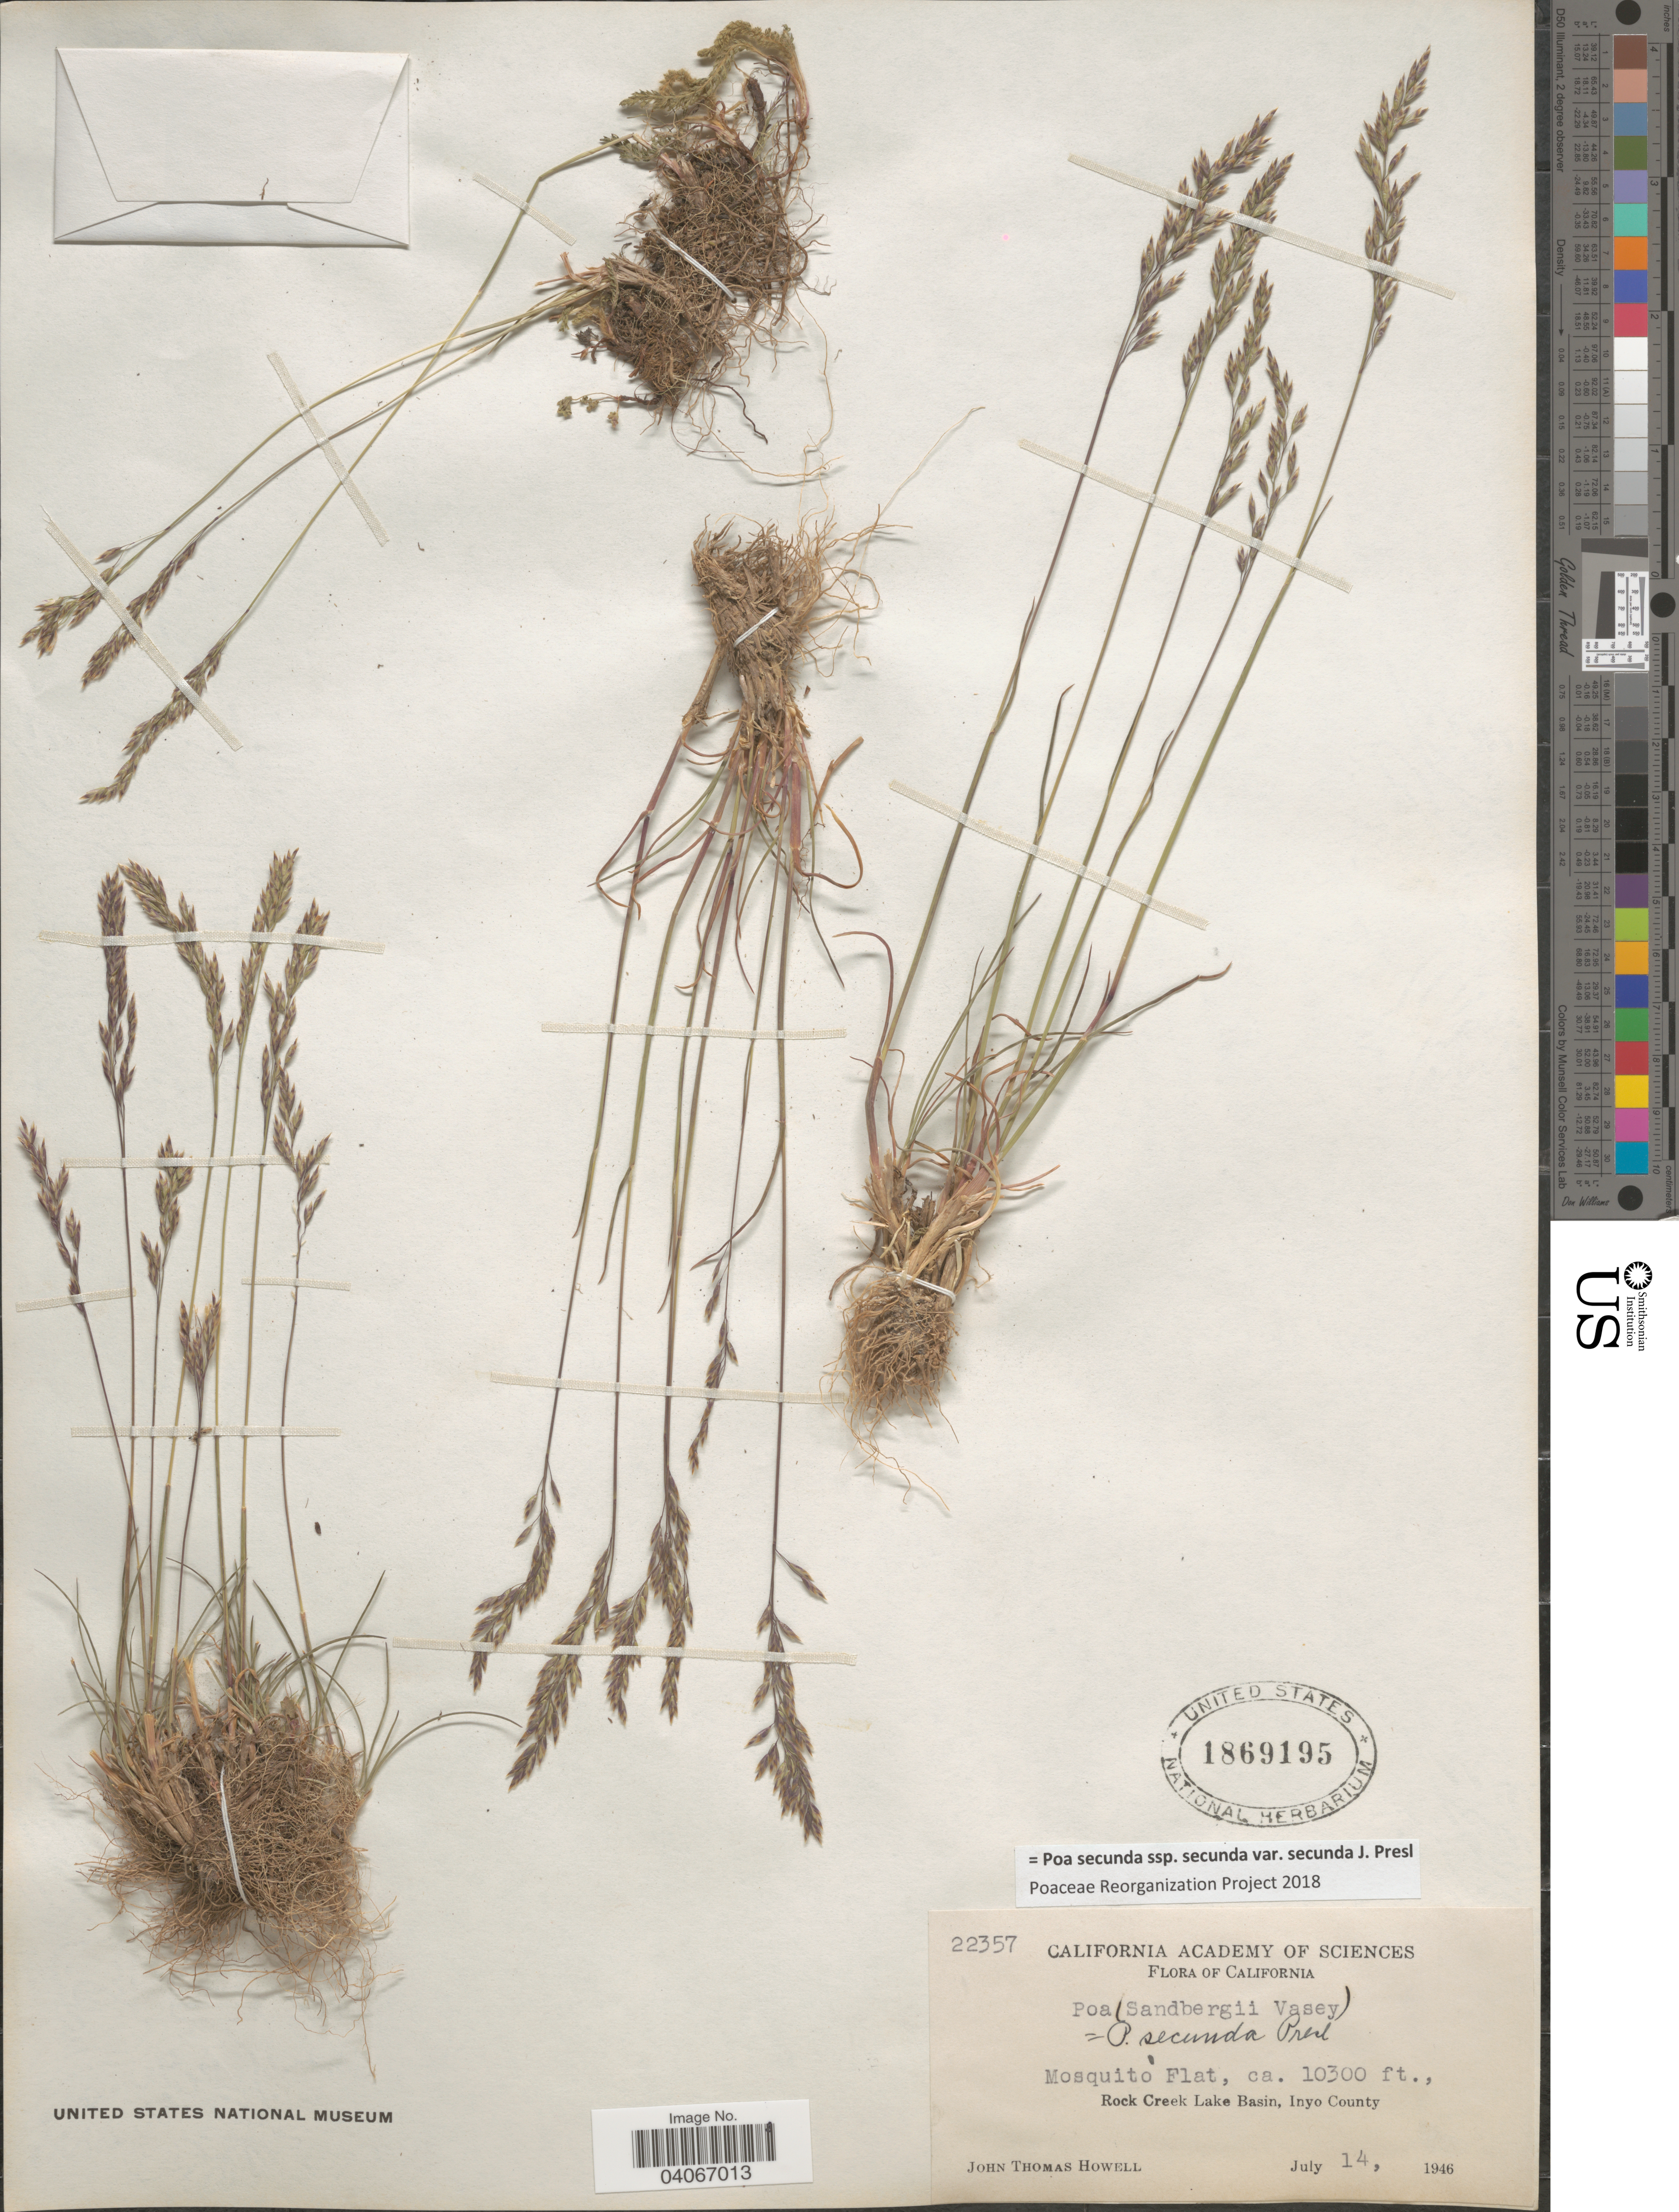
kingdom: Plantae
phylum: Tracheophyta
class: Liliopsida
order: Poales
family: Poaceae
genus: Poa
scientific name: Poa secunda subsp. secunda var. secunda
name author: J. Presl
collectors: J. T. Howell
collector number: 22357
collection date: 1946-07-14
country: United States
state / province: California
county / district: Inyo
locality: Mosquito Flat. Rock Creek Lake Basin, Inyo County.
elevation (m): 3139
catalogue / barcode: US 1869195